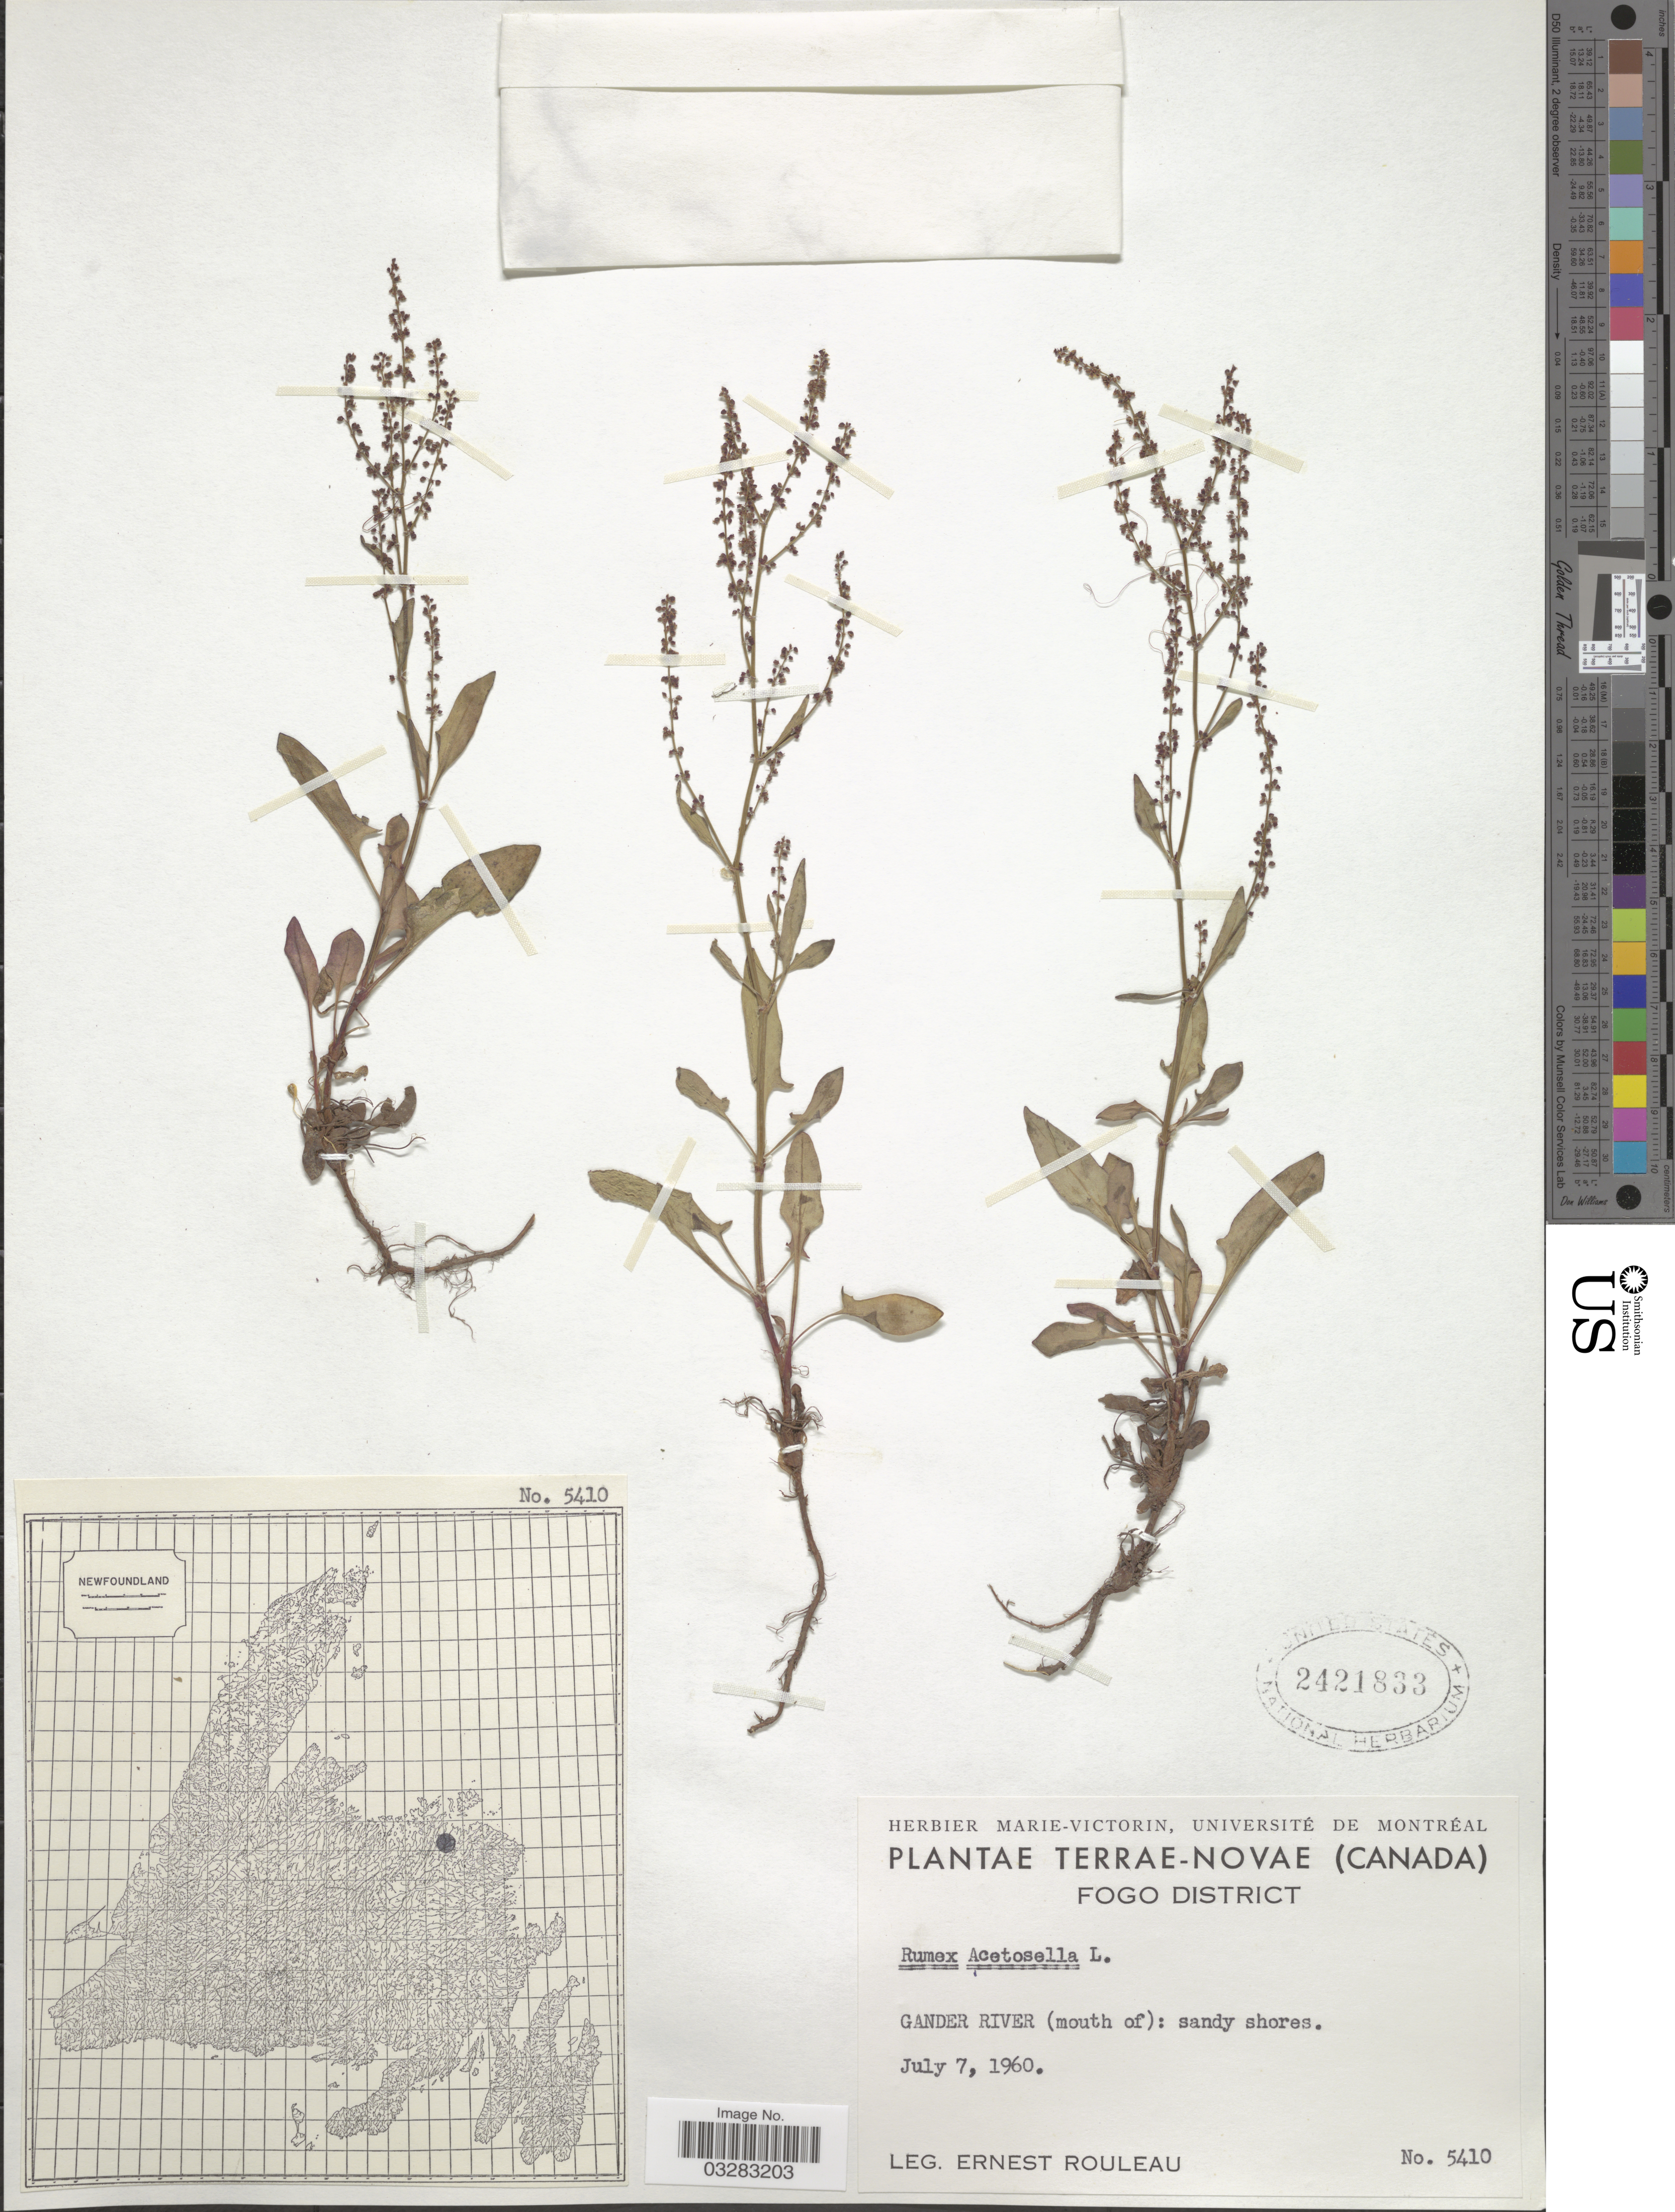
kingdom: Plantae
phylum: Tracheophyta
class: Magnoliopsida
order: Caryophyllales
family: Polygonaceae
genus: Rumex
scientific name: Rumex acetosella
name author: L.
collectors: J. Rouleau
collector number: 5410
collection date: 1960-07-07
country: Canada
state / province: Newfoundland and Labrador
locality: Terrae-Novae. Fogo District. Gander River (mouth of): sandy shores.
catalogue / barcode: US 2421833